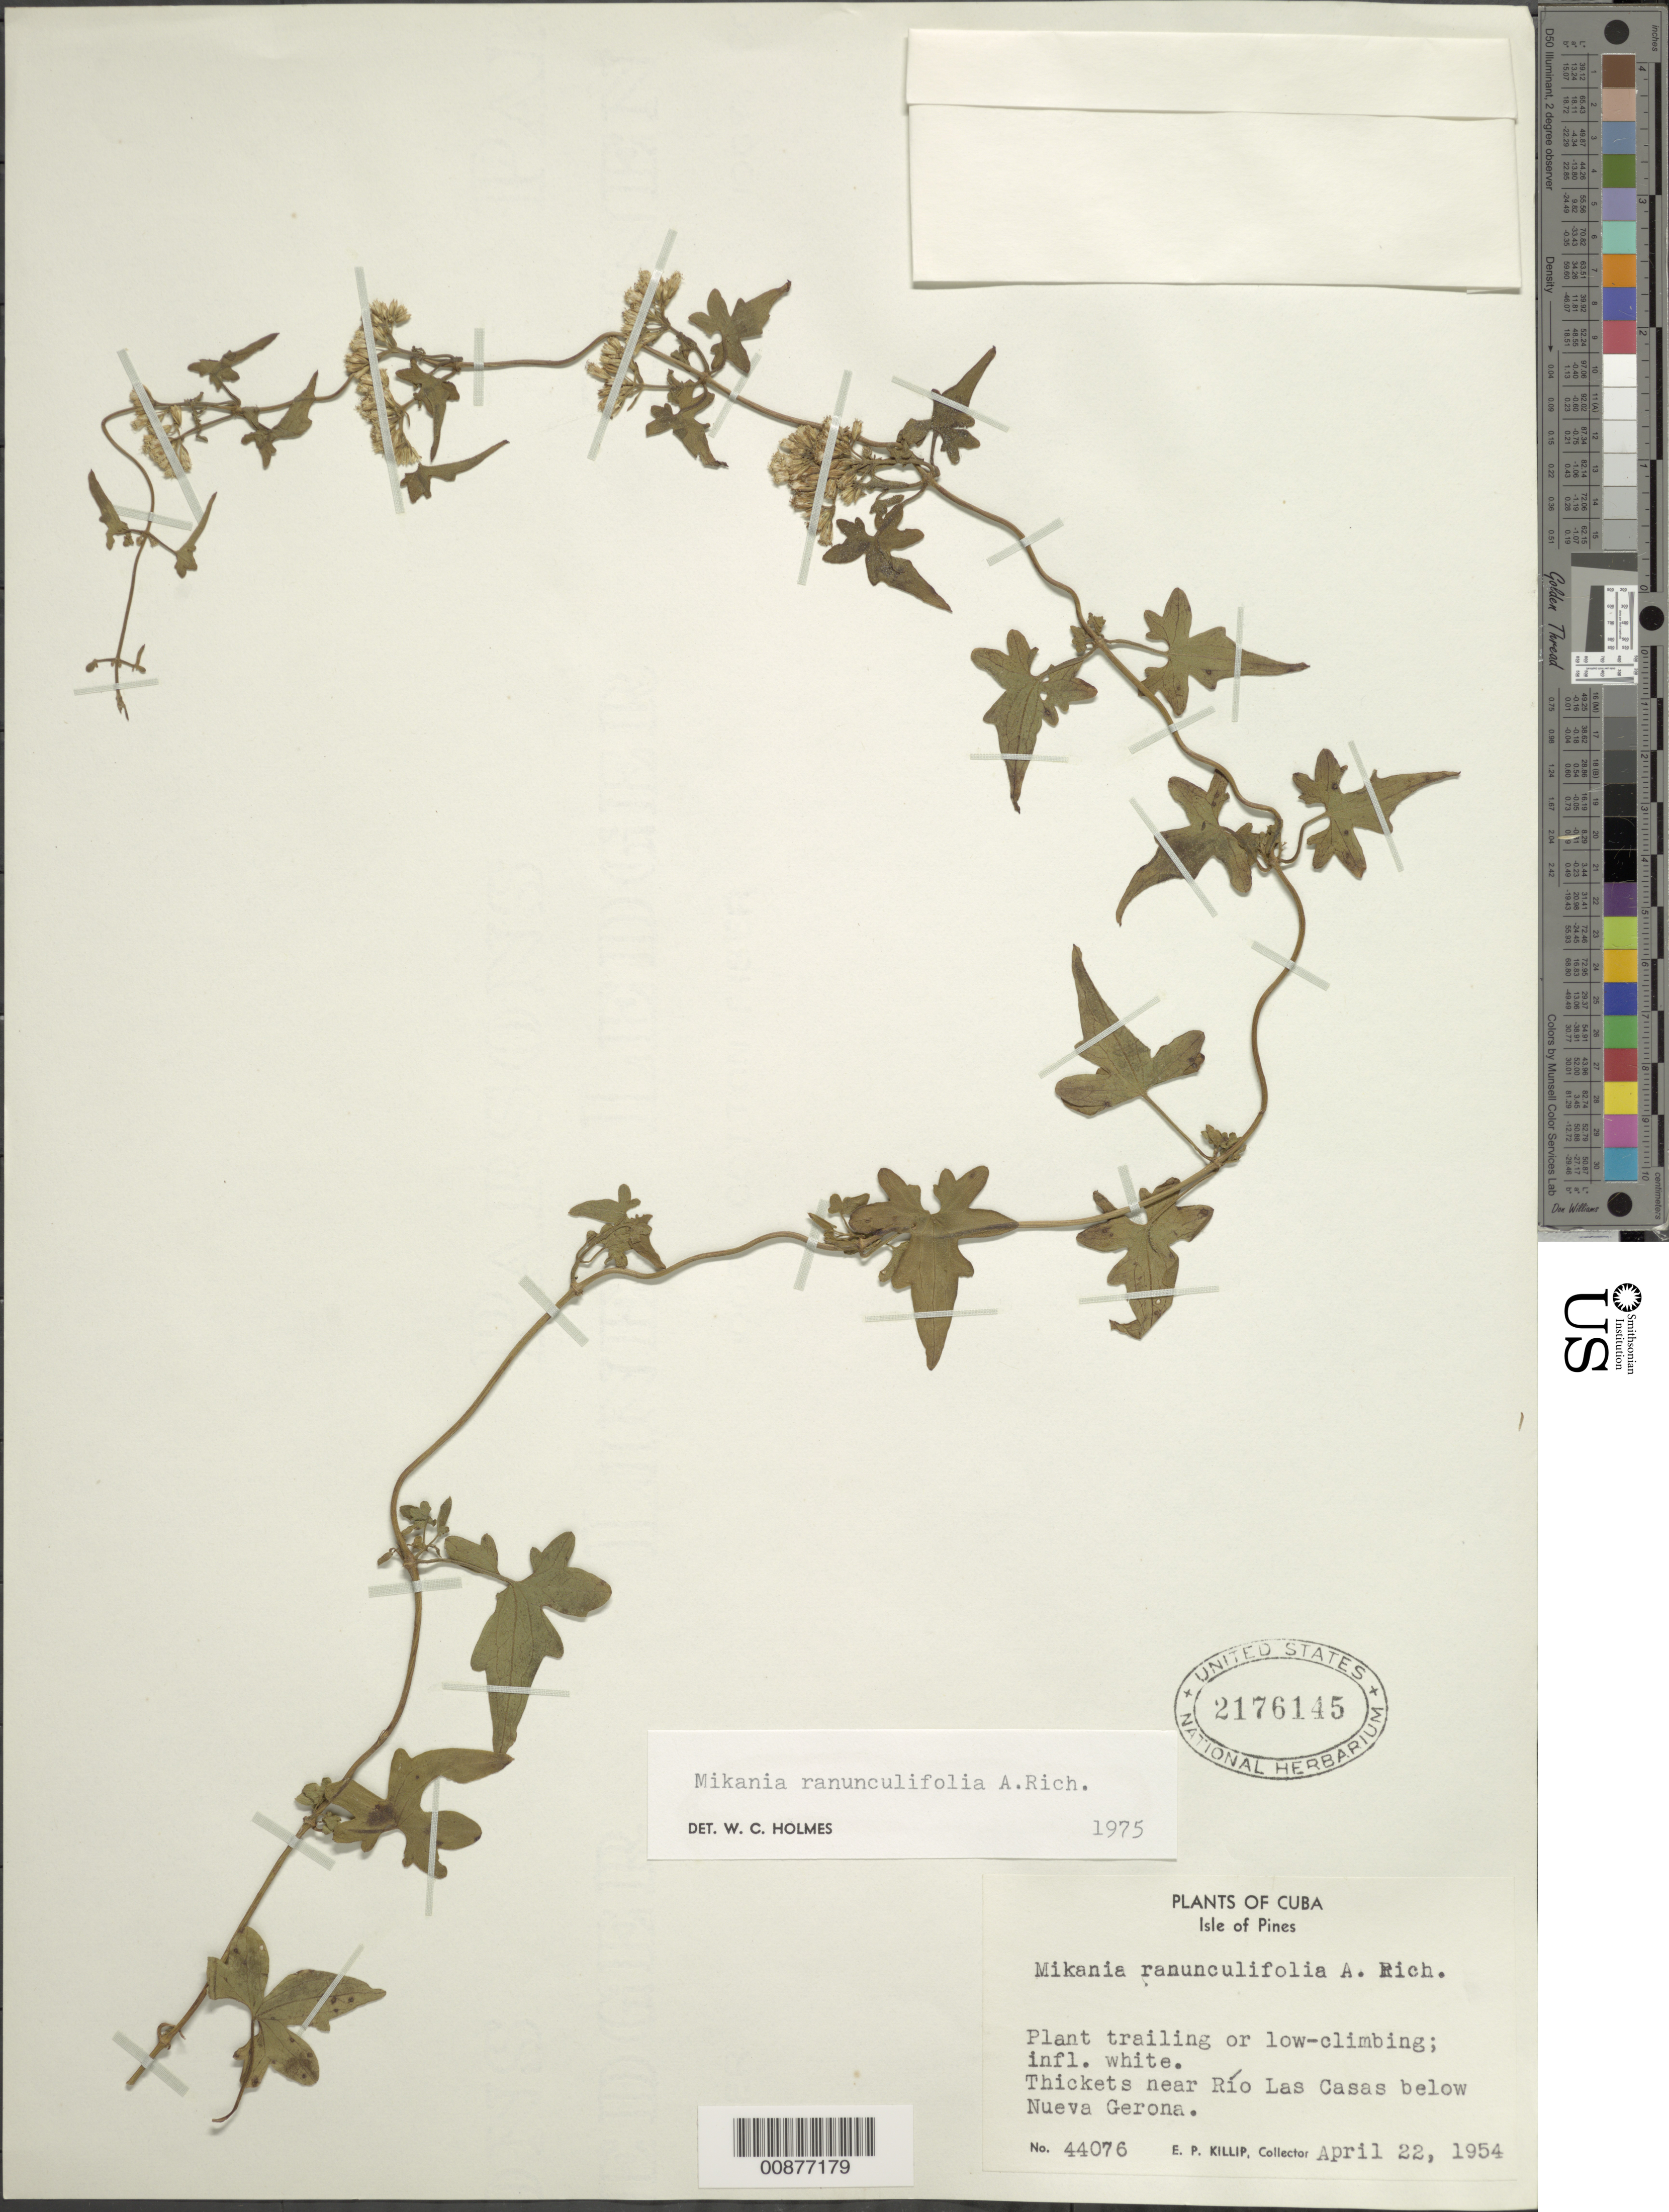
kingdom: Plantae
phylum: Tracheophyta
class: Magnoliopsida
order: Asterales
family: Asteraceae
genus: Mikania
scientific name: Mikania ranunculifolia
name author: A. Rich.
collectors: E. P. Killip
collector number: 44076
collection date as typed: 22 Apr 1954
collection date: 1954-04-22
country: Cuba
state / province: Isla de La Juventud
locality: Near Río Las Casas, below Nueva Gerona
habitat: Thickets near river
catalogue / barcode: US 2176145